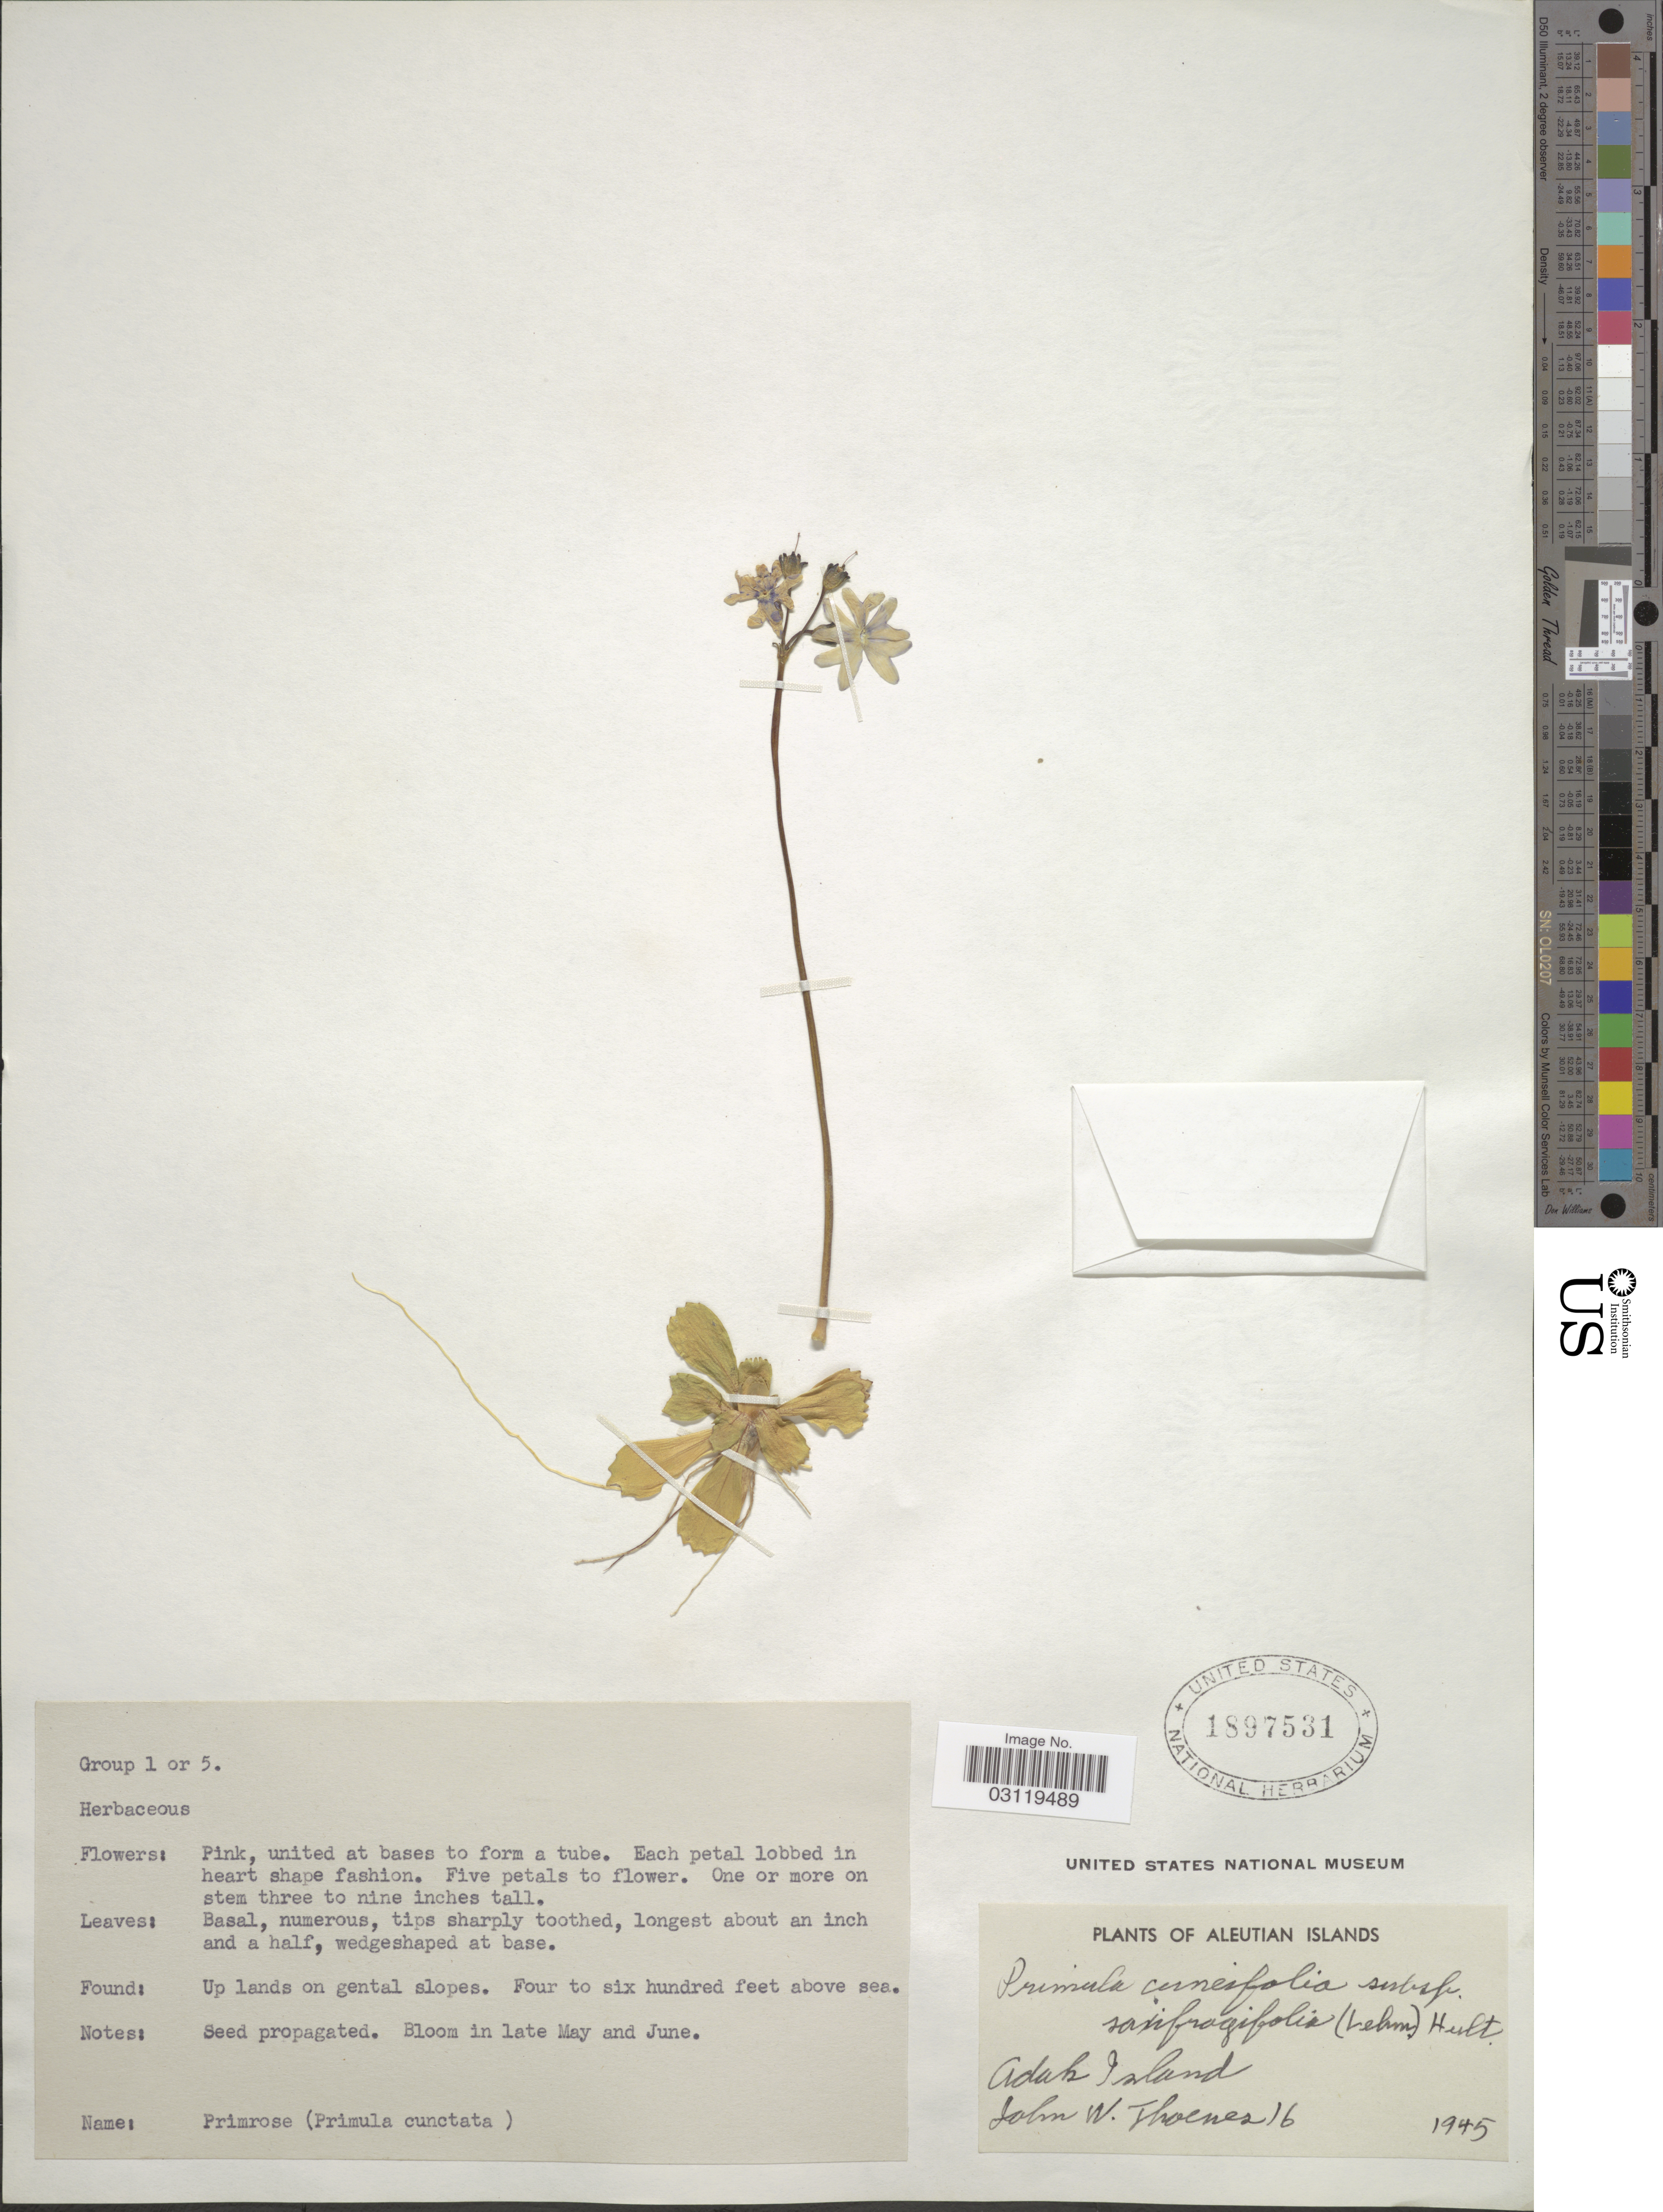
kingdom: Plantae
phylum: Tracheophyta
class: Magnoliopsida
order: Ericales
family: Primulaceae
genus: Primula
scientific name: Primula cuneifolia subsp. saxifragifolia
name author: (Lehm.) W.W. Sm. & Forrest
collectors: J. Thoenes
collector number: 16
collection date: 1945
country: United States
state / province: Alaska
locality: Aleutian Islands. Adak Island.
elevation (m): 122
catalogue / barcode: US 1897531